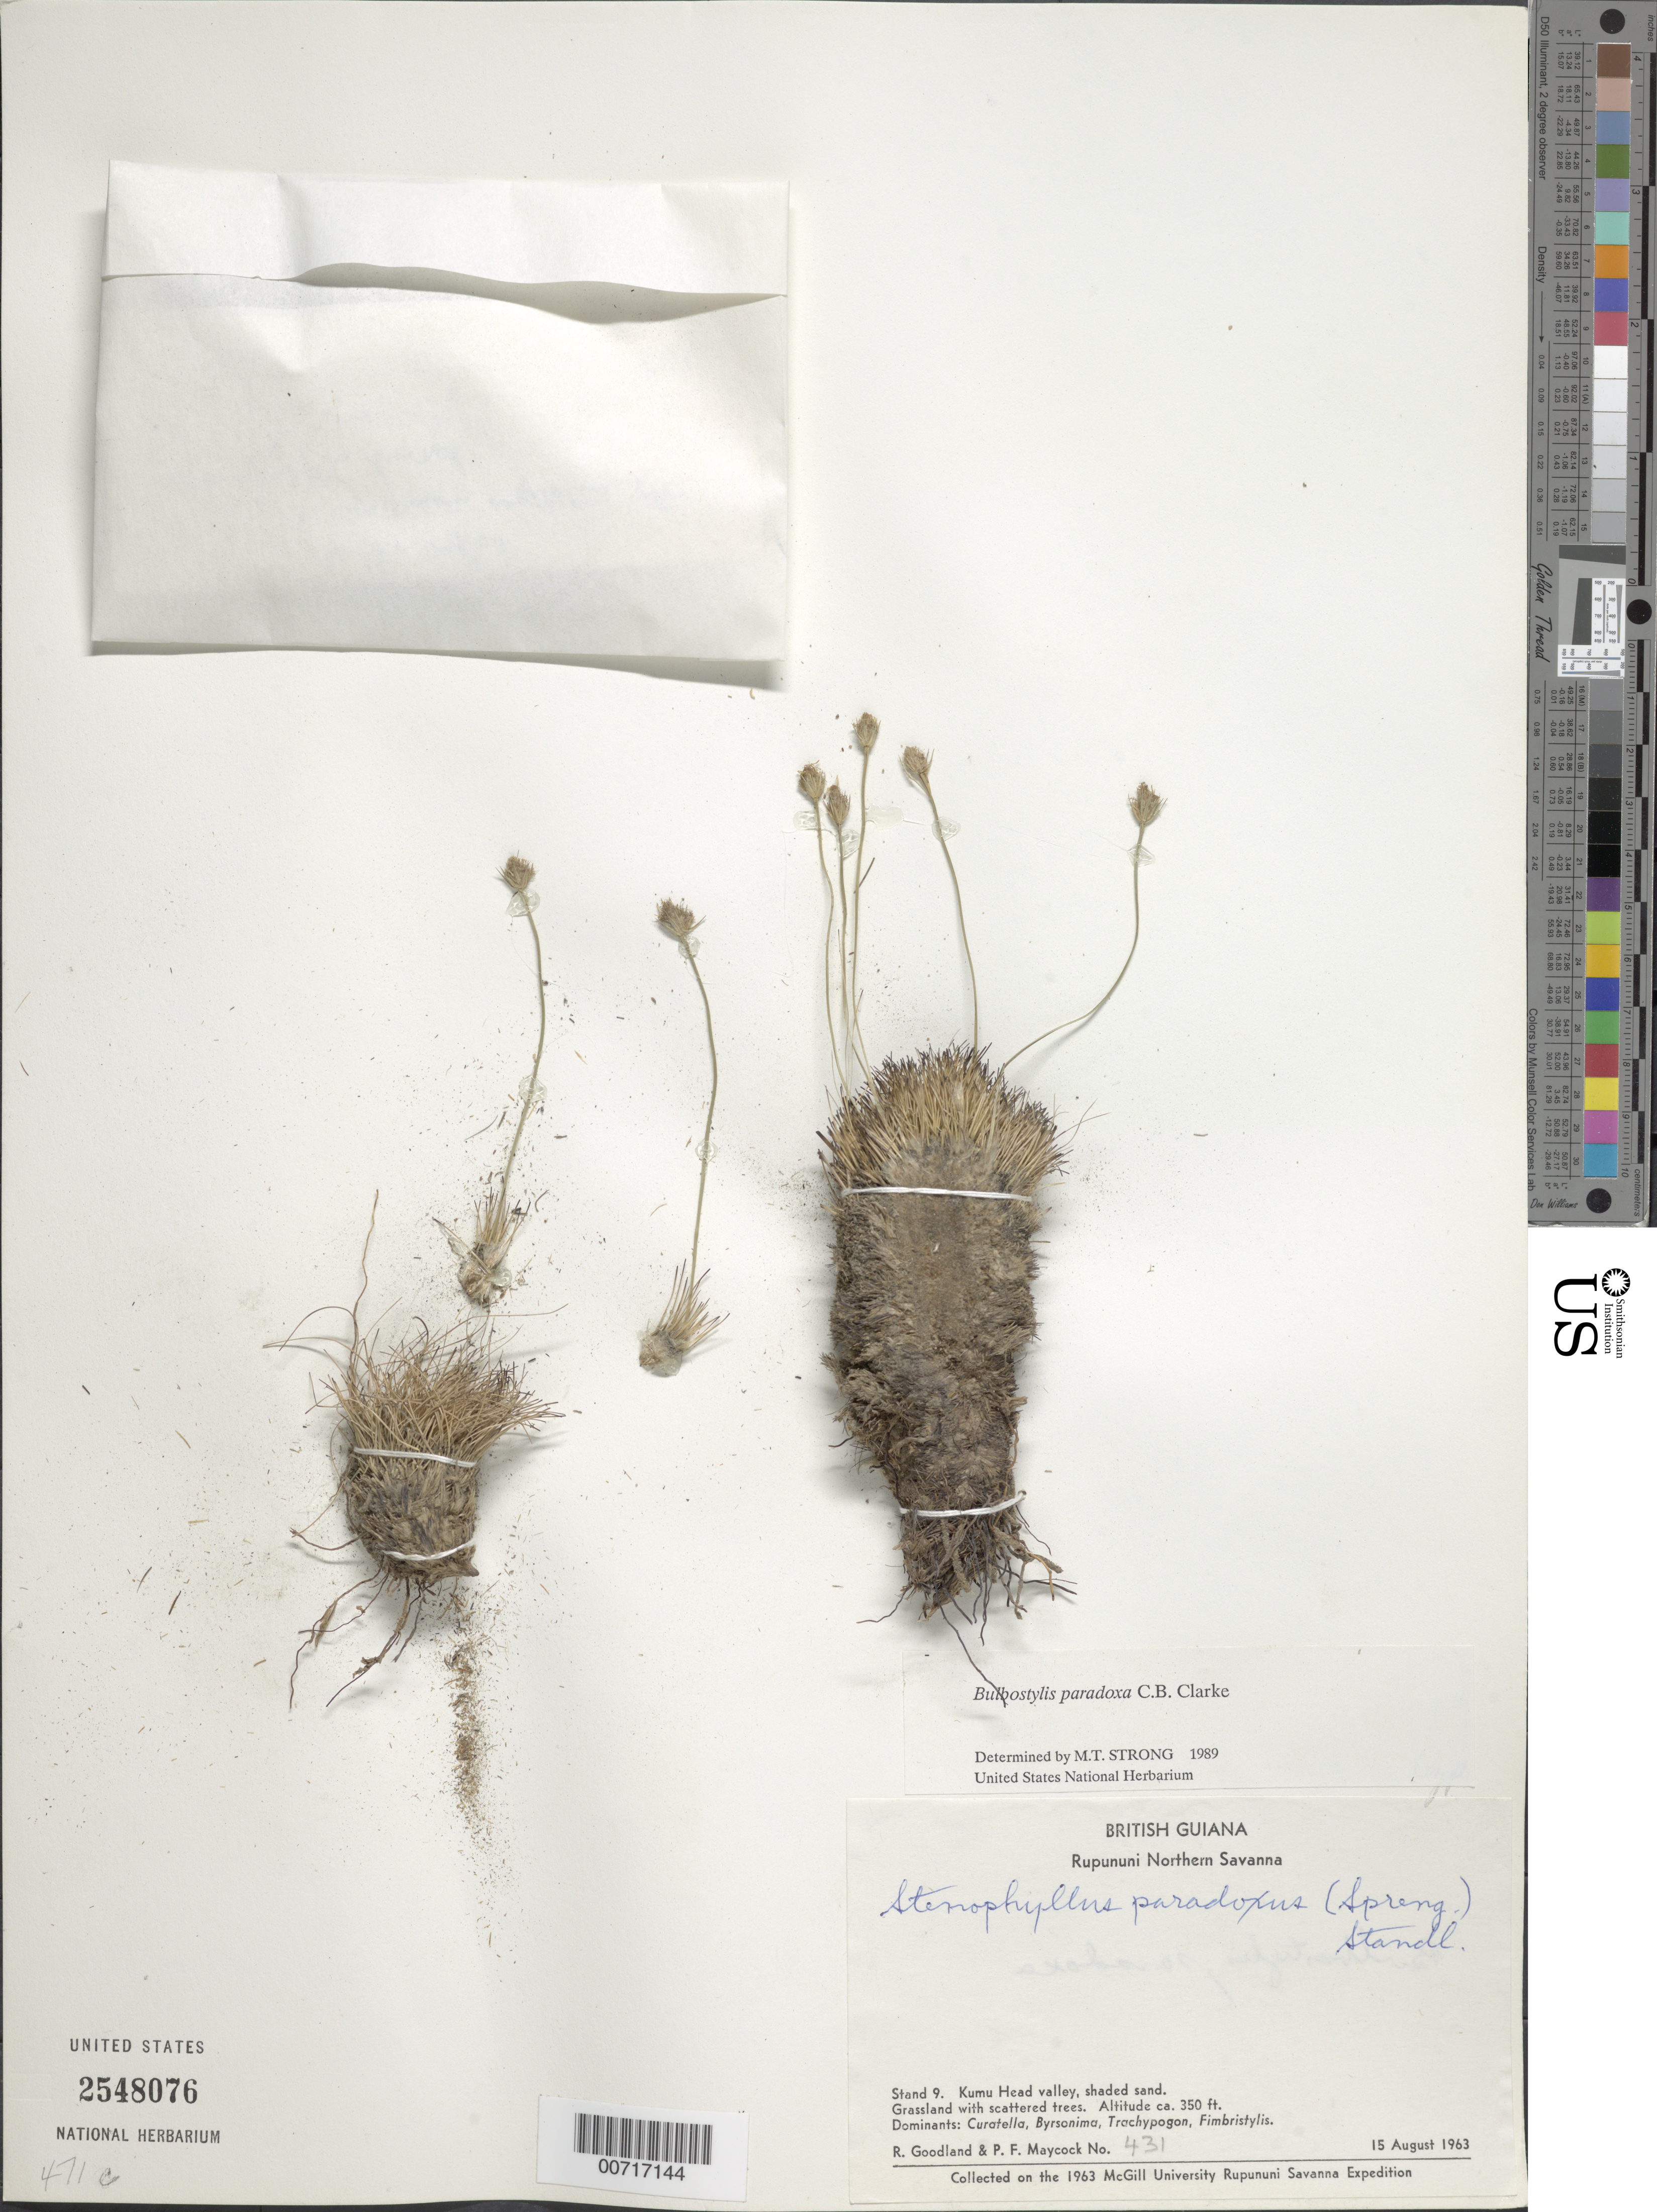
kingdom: Plantae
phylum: Tracheophyta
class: Liliopsida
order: Poales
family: Cyperaceae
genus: Bulbostylis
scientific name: Bulbostylis paradoxa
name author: (Spreng.) Lindm.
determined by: Strong, M. T., (US), Smithsonian Institution - National Museum of Natural History (UNITED STATES)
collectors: R. Goodland & P. Maycock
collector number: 431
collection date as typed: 15-Aug-63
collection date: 1963-08-15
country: Guyana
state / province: U. Takutu-U. Essequibo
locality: Rupununi Northern Savanna, Kumu Head valley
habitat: Shaded sand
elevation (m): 107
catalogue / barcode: US 2548076